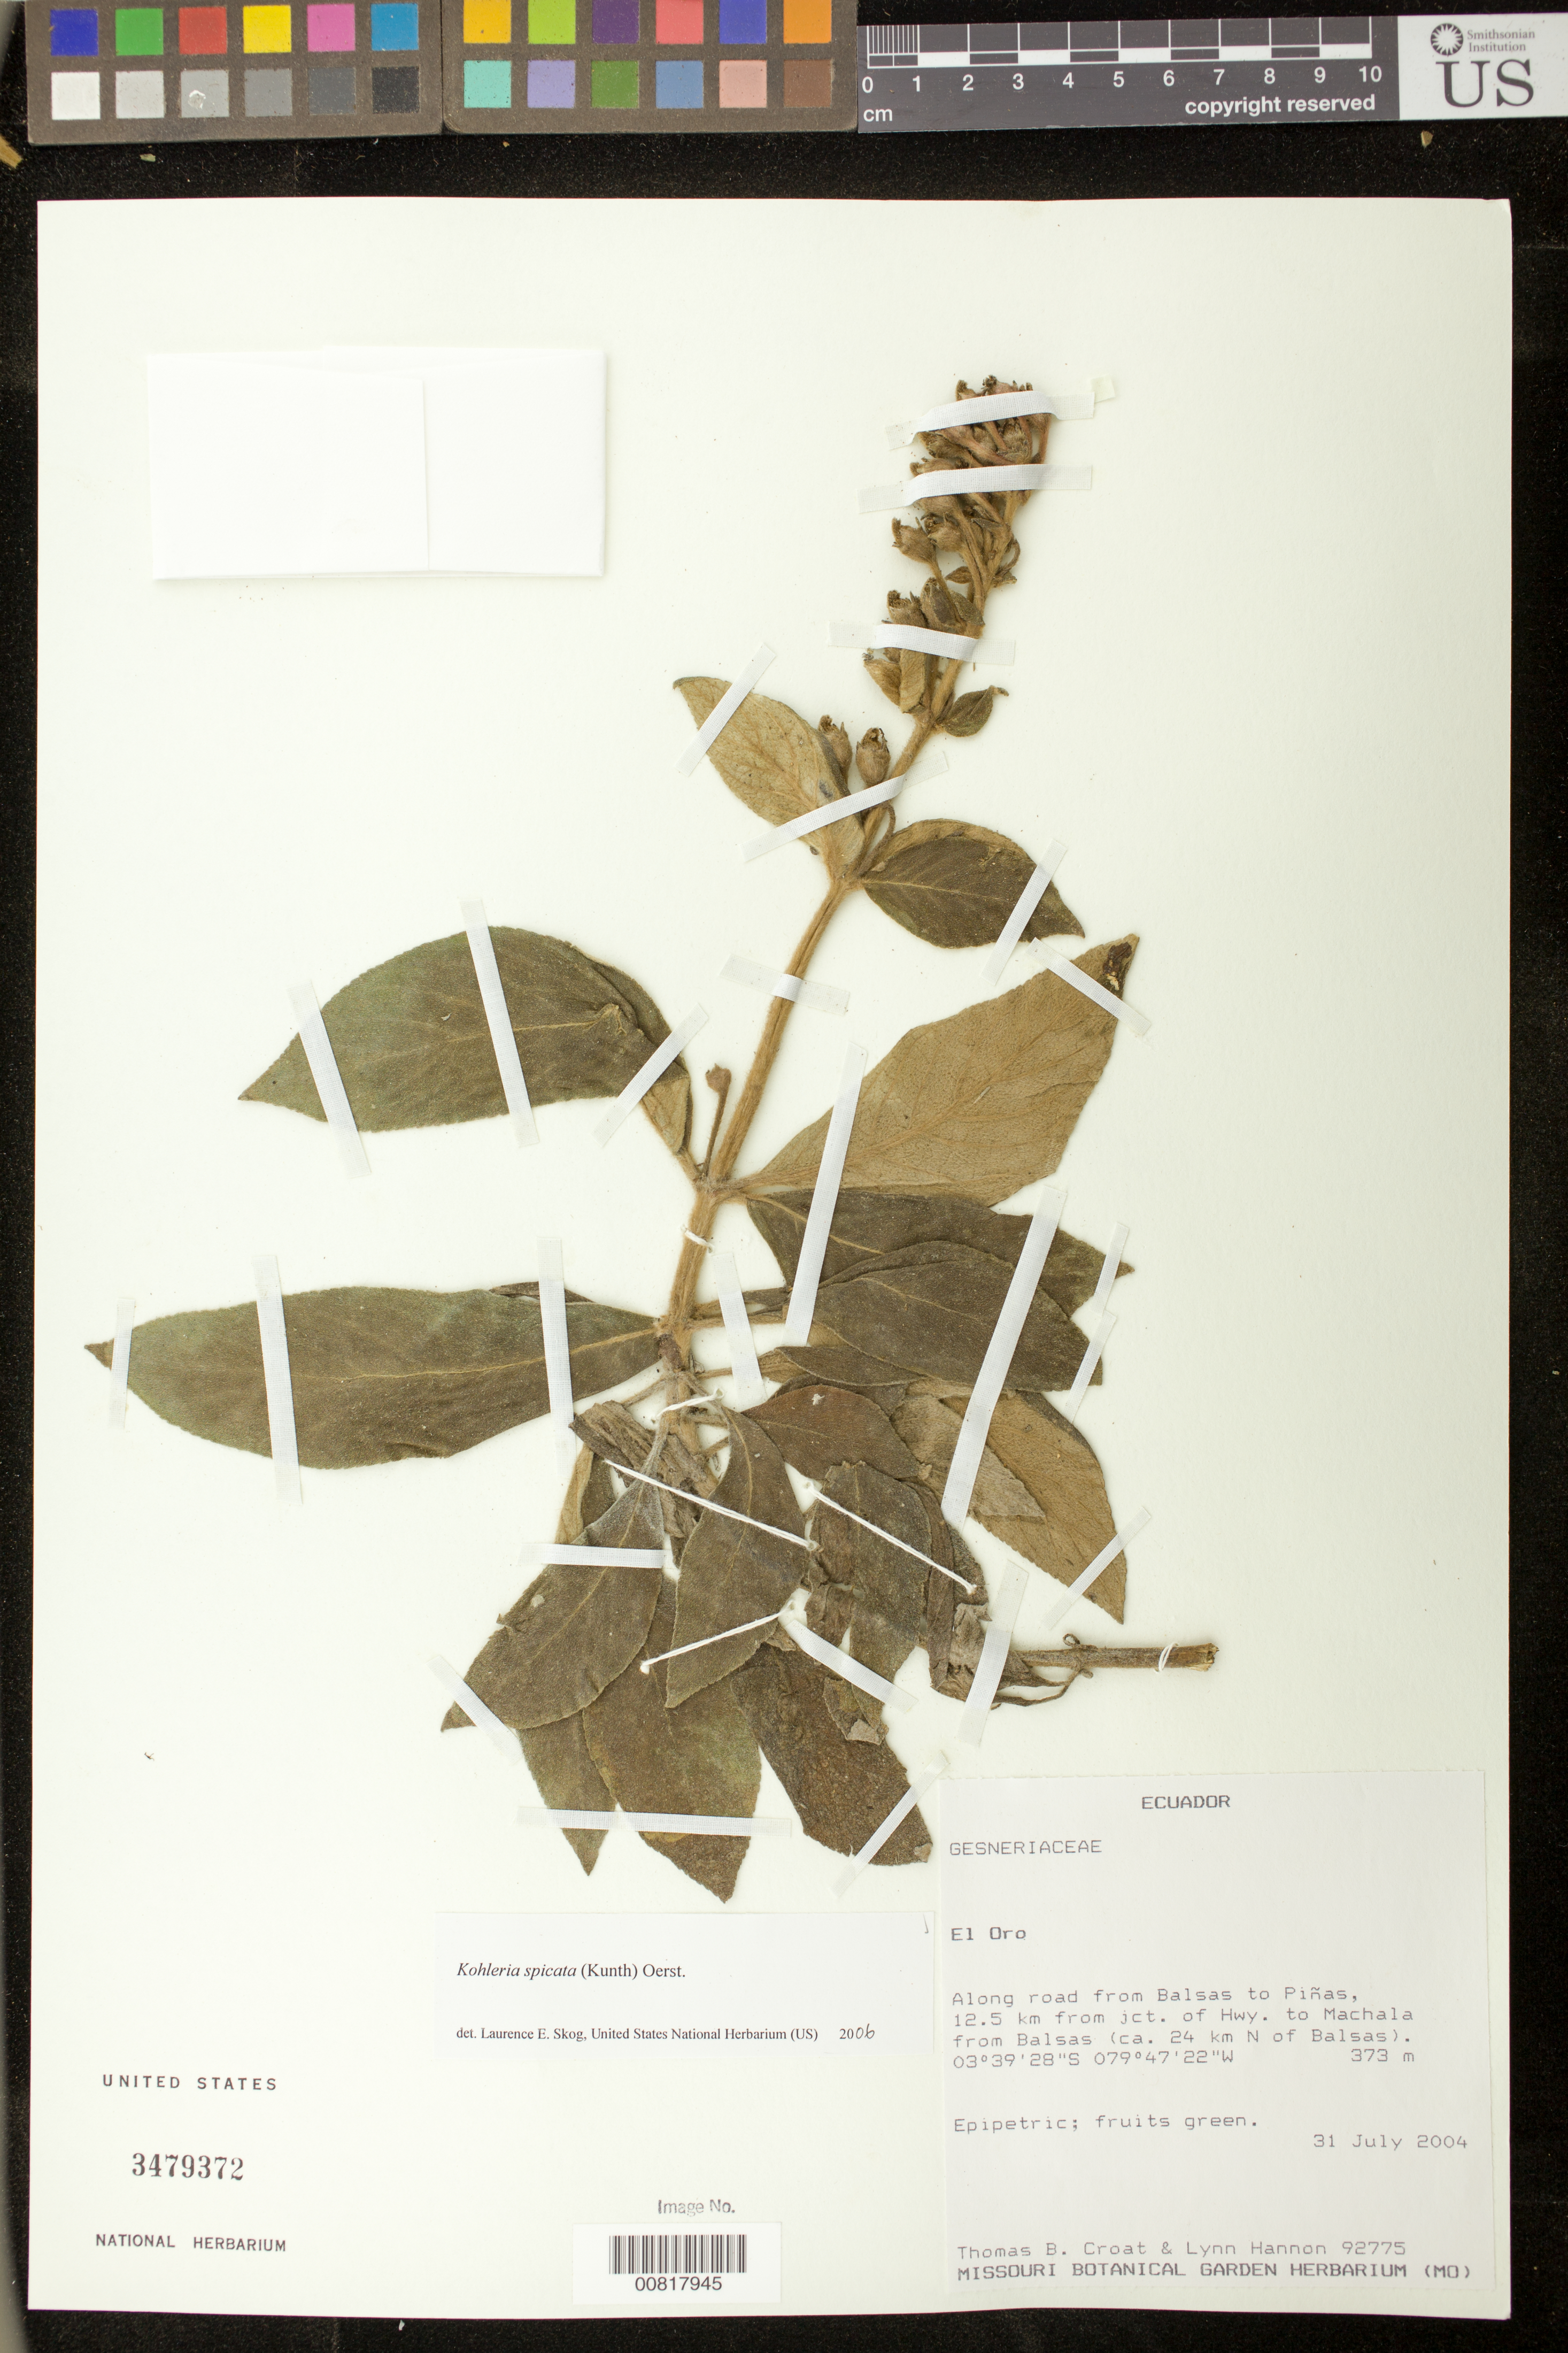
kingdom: Plantae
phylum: Tracheophyta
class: Magnoliopsida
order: Lamiales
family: Gesneriaceae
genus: Kohleria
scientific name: Kohleria spicata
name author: (Kunth) Oerst.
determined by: Skog, Laurence E.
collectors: T. B. Croat & L. Hannon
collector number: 92775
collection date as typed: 31 Jul 2004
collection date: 2004-07-31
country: Ecuador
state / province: El Oro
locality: Along road from Balsas to Piñas, 12.5 km from jct. of Hwy. to Machala from Balsas (ca. 24 km N of Balsas)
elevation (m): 373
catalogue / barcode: US 3479372